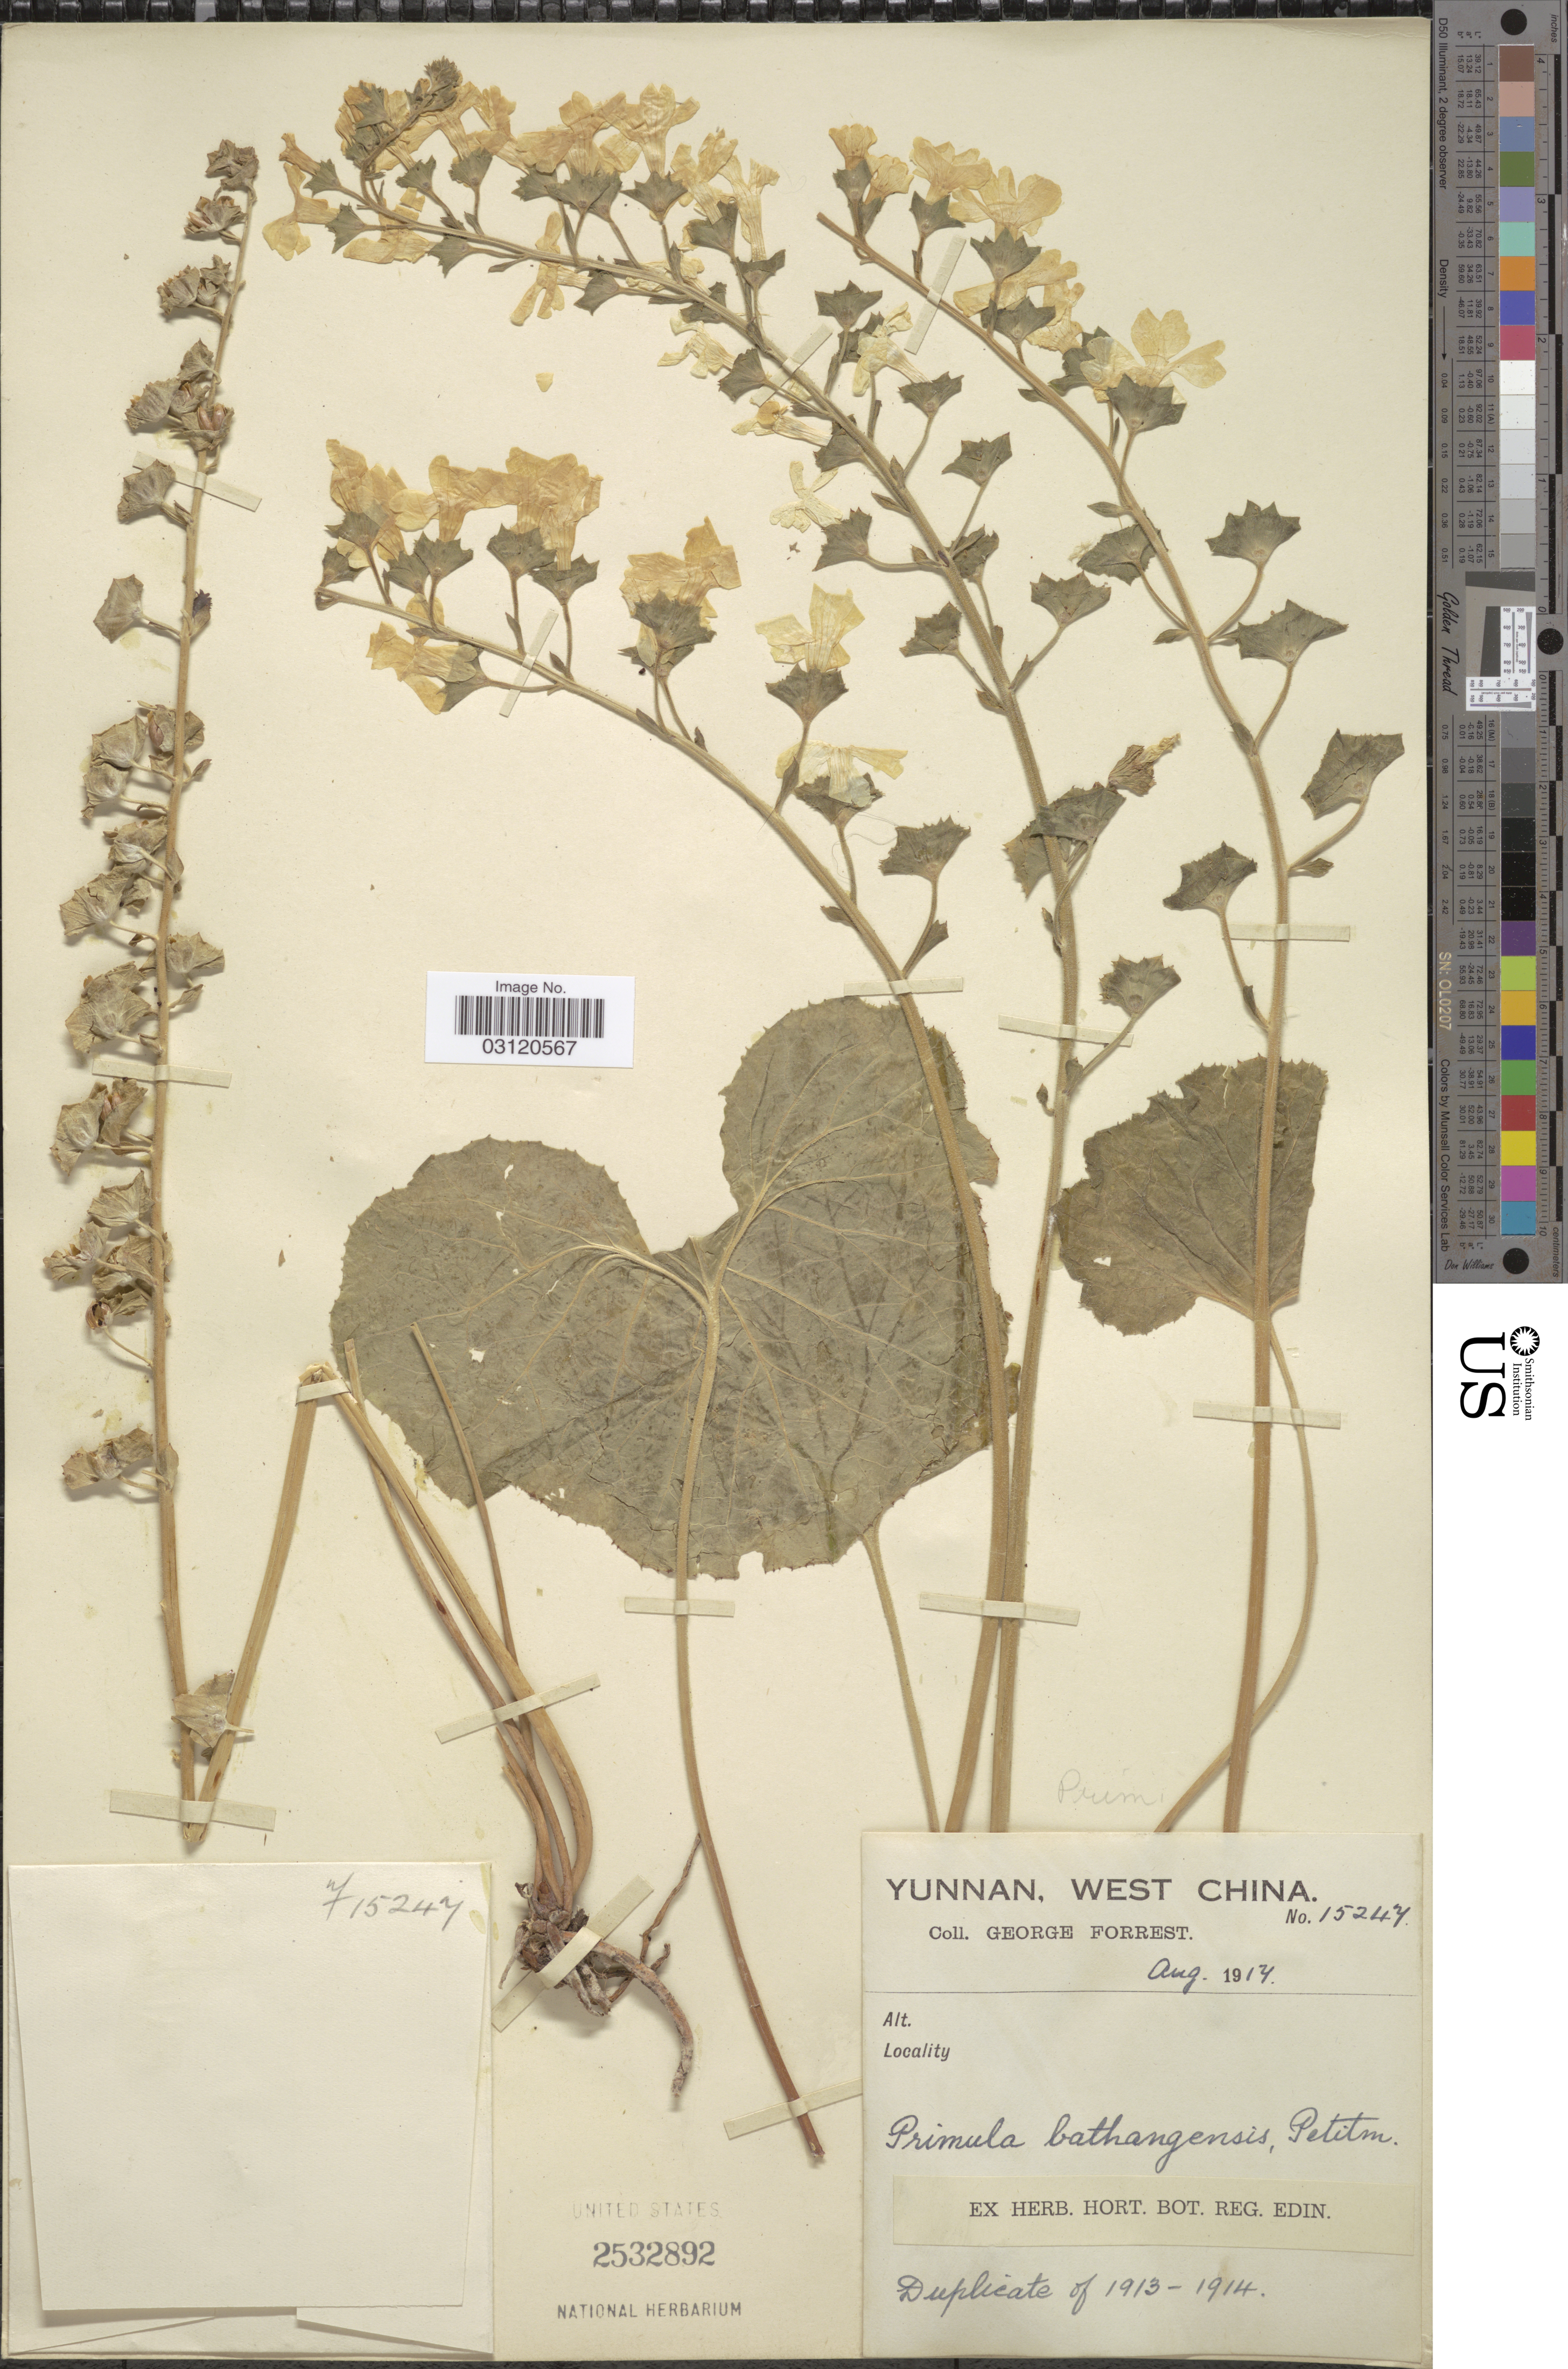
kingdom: Plantae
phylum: Tracheophyta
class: Magnoliopsida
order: Ericales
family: Primulaceae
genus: Primula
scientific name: Primula bathangensis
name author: Petitm.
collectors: G. Forrest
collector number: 15247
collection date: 1914-08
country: China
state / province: Yunnan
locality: West China.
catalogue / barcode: US 2532892